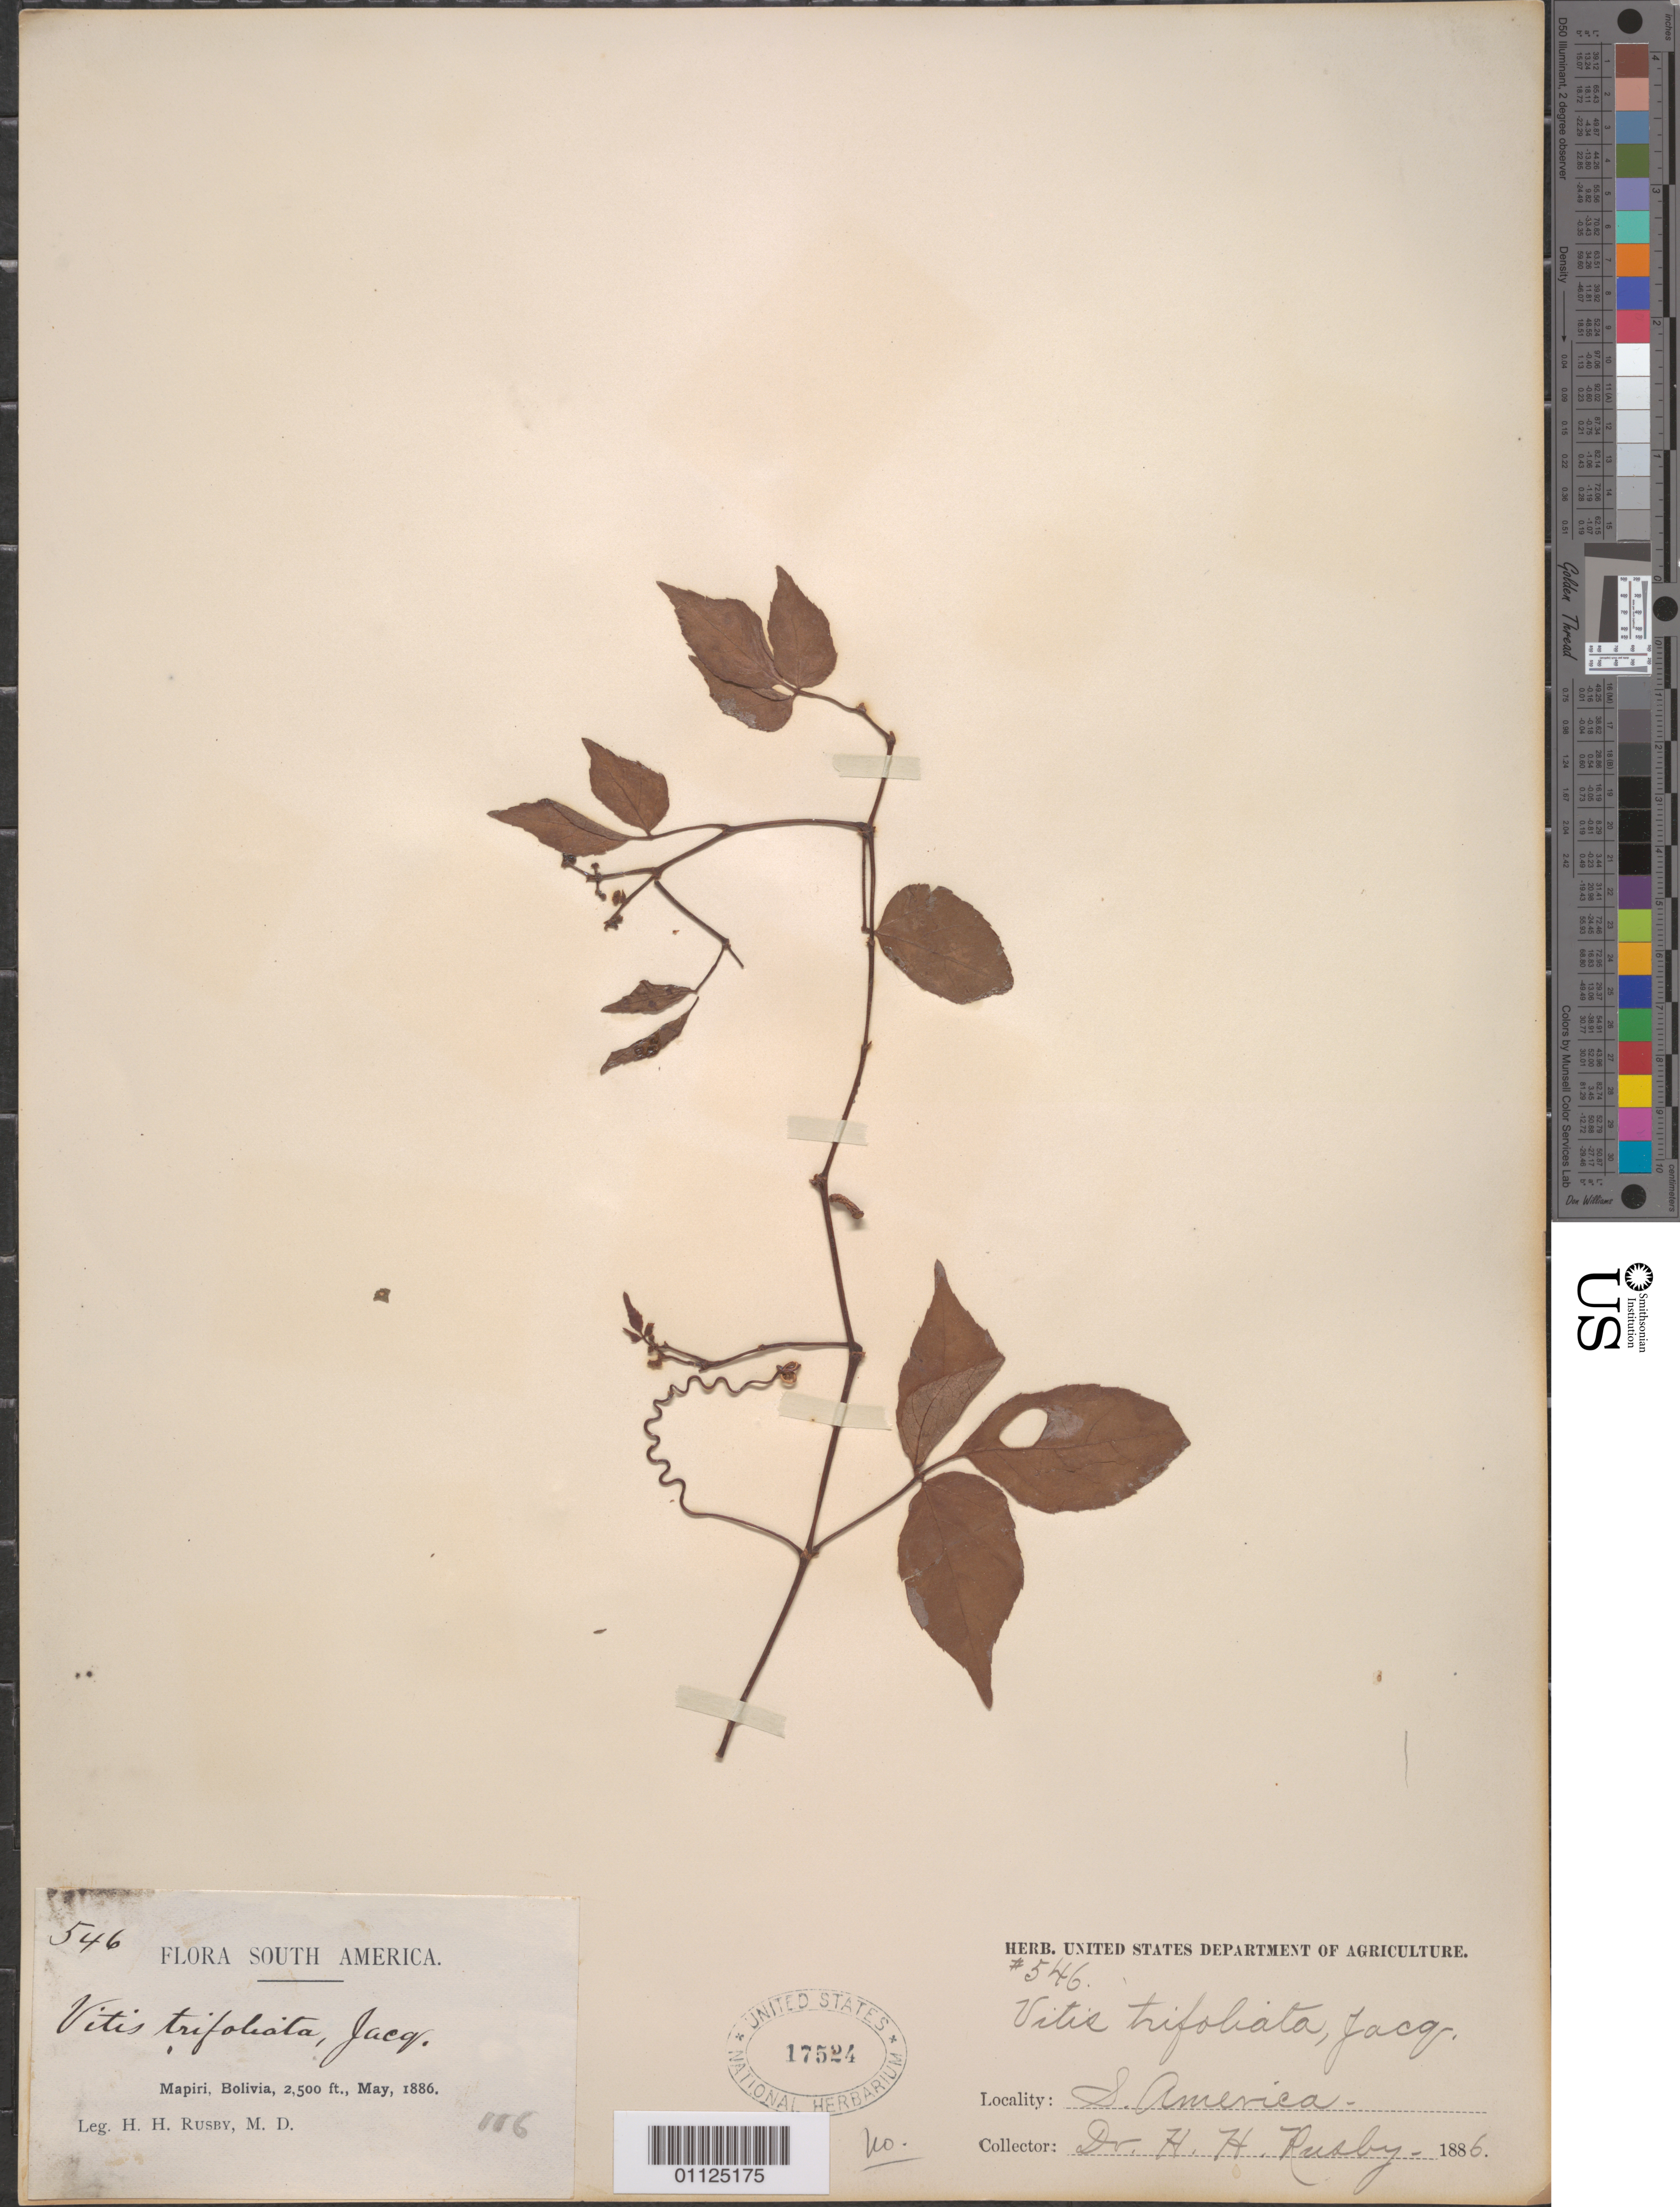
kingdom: Plantae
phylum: Tracheophyta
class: Magnoliopsida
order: Vitales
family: Vitaceae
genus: Cissus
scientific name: Cissus obliqua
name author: Ruiz & Pav.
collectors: H. H. Rusby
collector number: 546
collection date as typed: May, 1886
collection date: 1886-05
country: Bolivia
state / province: La Páz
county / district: Larecaja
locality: Mapiri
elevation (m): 762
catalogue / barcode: US 17524